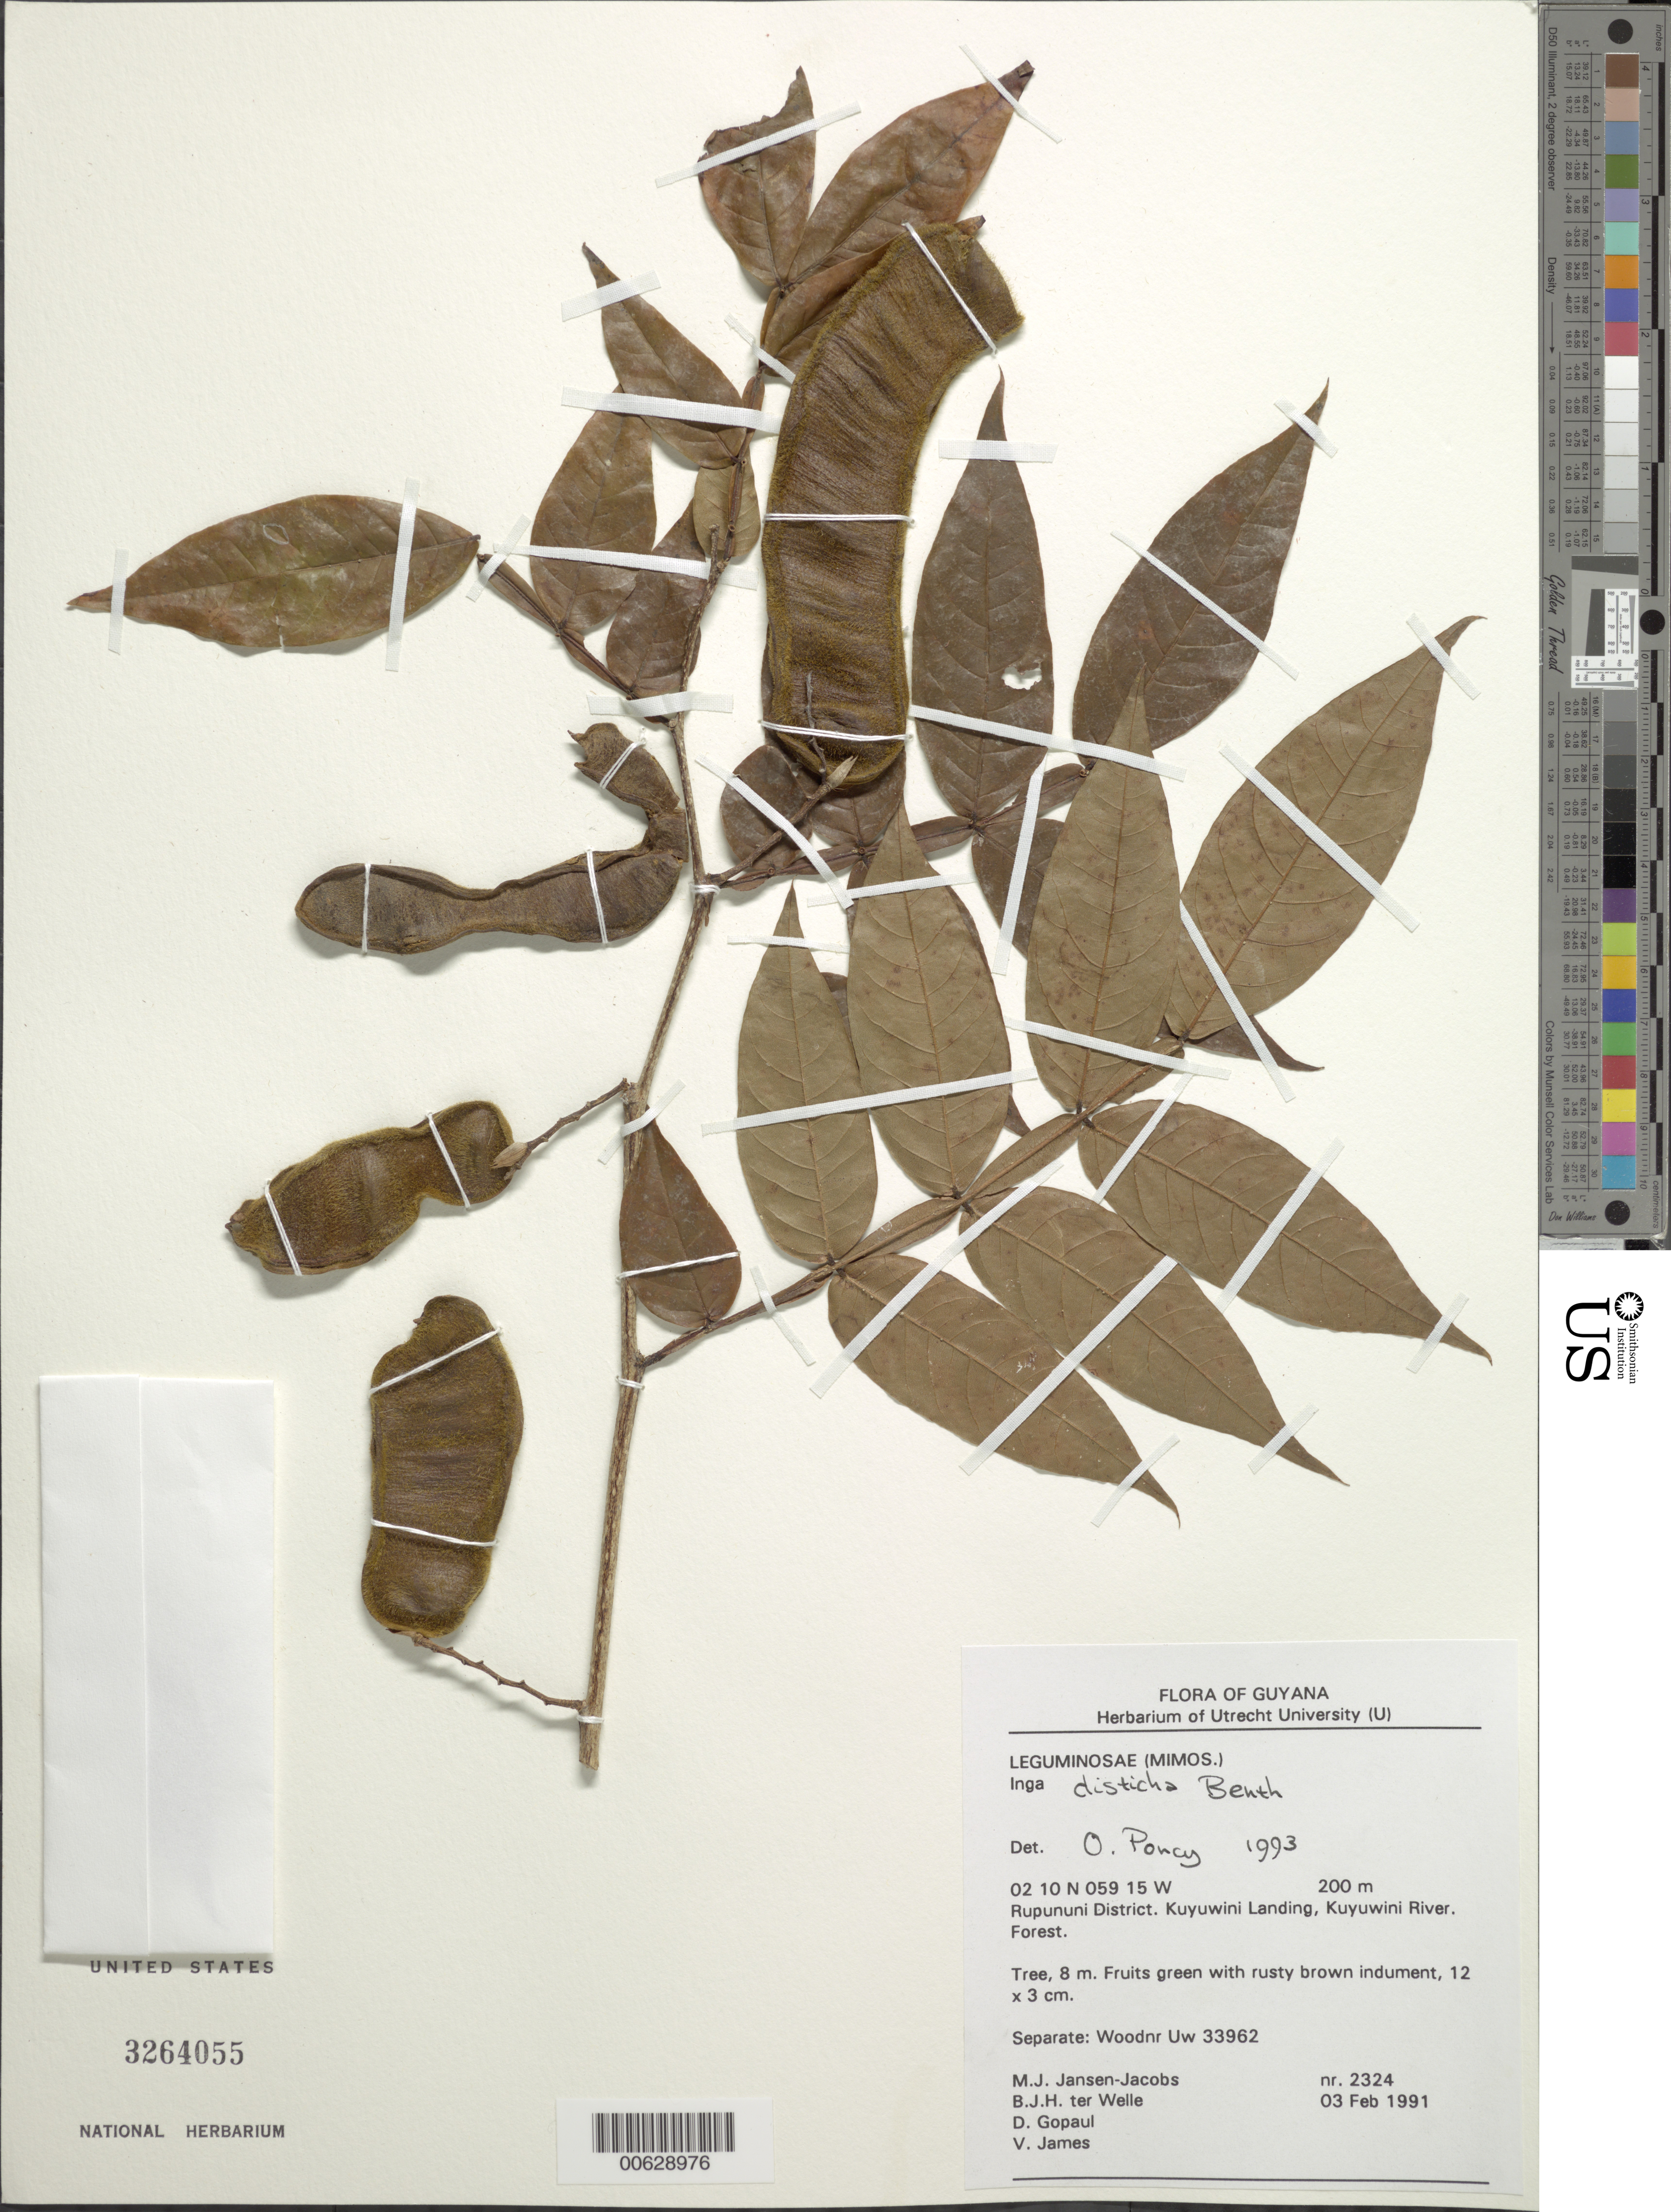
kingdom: Plantae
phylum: Tracheophyta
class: Magnoliopsida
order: Fabales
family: Fabaceae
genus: Inga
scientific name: Inga disticha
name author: Benth.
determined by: Poncy, O.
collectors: M. J. Jansen-Jacobs, B. Welle, D. Gopaul & V. James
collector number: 2324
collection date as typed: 3-Feb-91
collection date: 1991-02-03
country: Guyana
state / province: U. Takutu-U. Essequibo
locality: Kuyuwini Landing, Kuyuwini River, Rupununi District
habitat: Forest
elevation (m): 200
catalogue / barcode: US 3264055